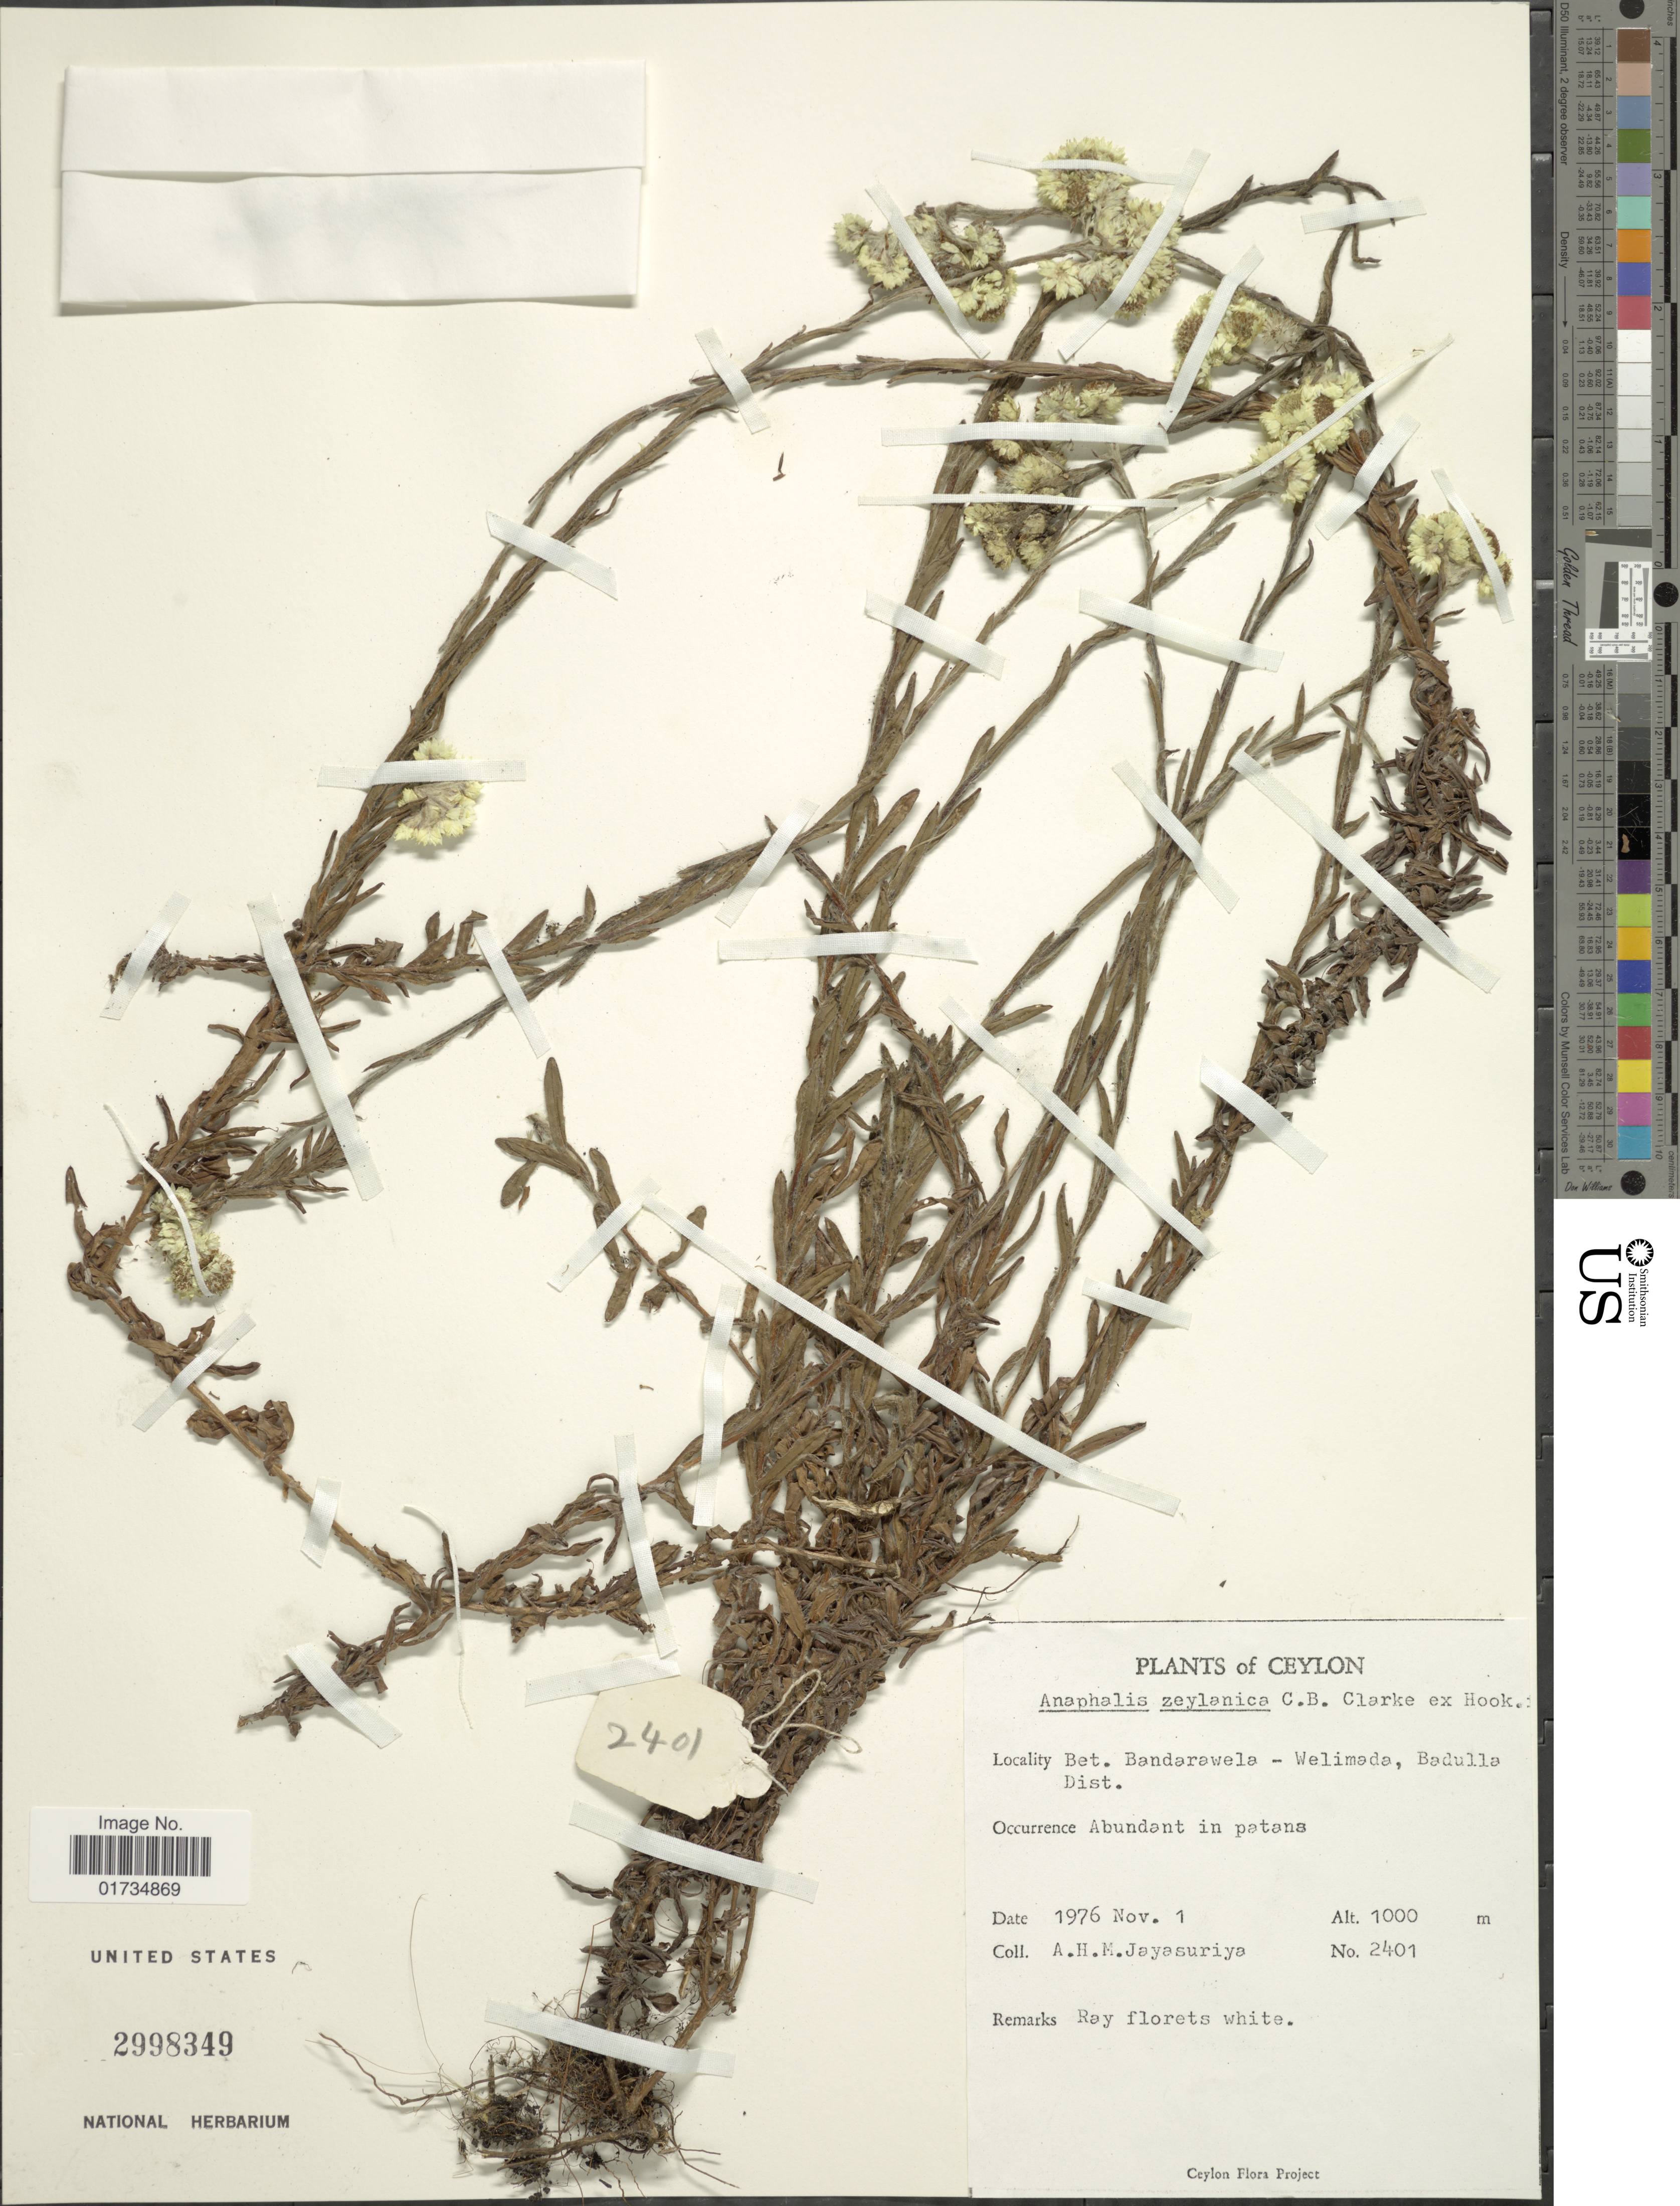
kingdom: Plantae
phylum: Tracheophyta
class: Magnoliopsida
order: Asterales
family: Asteraceae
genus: Anaphalis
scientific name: Anaphalis zeylanica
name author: C.B. Clarke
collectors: A. Jayasuriya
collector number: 2401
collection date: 1976-11-01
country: Sri Lanka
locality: Ceylon. Bet. Bandarawela-Welimada, Badulla Dist.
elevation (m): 1000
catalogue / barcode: US 2998349